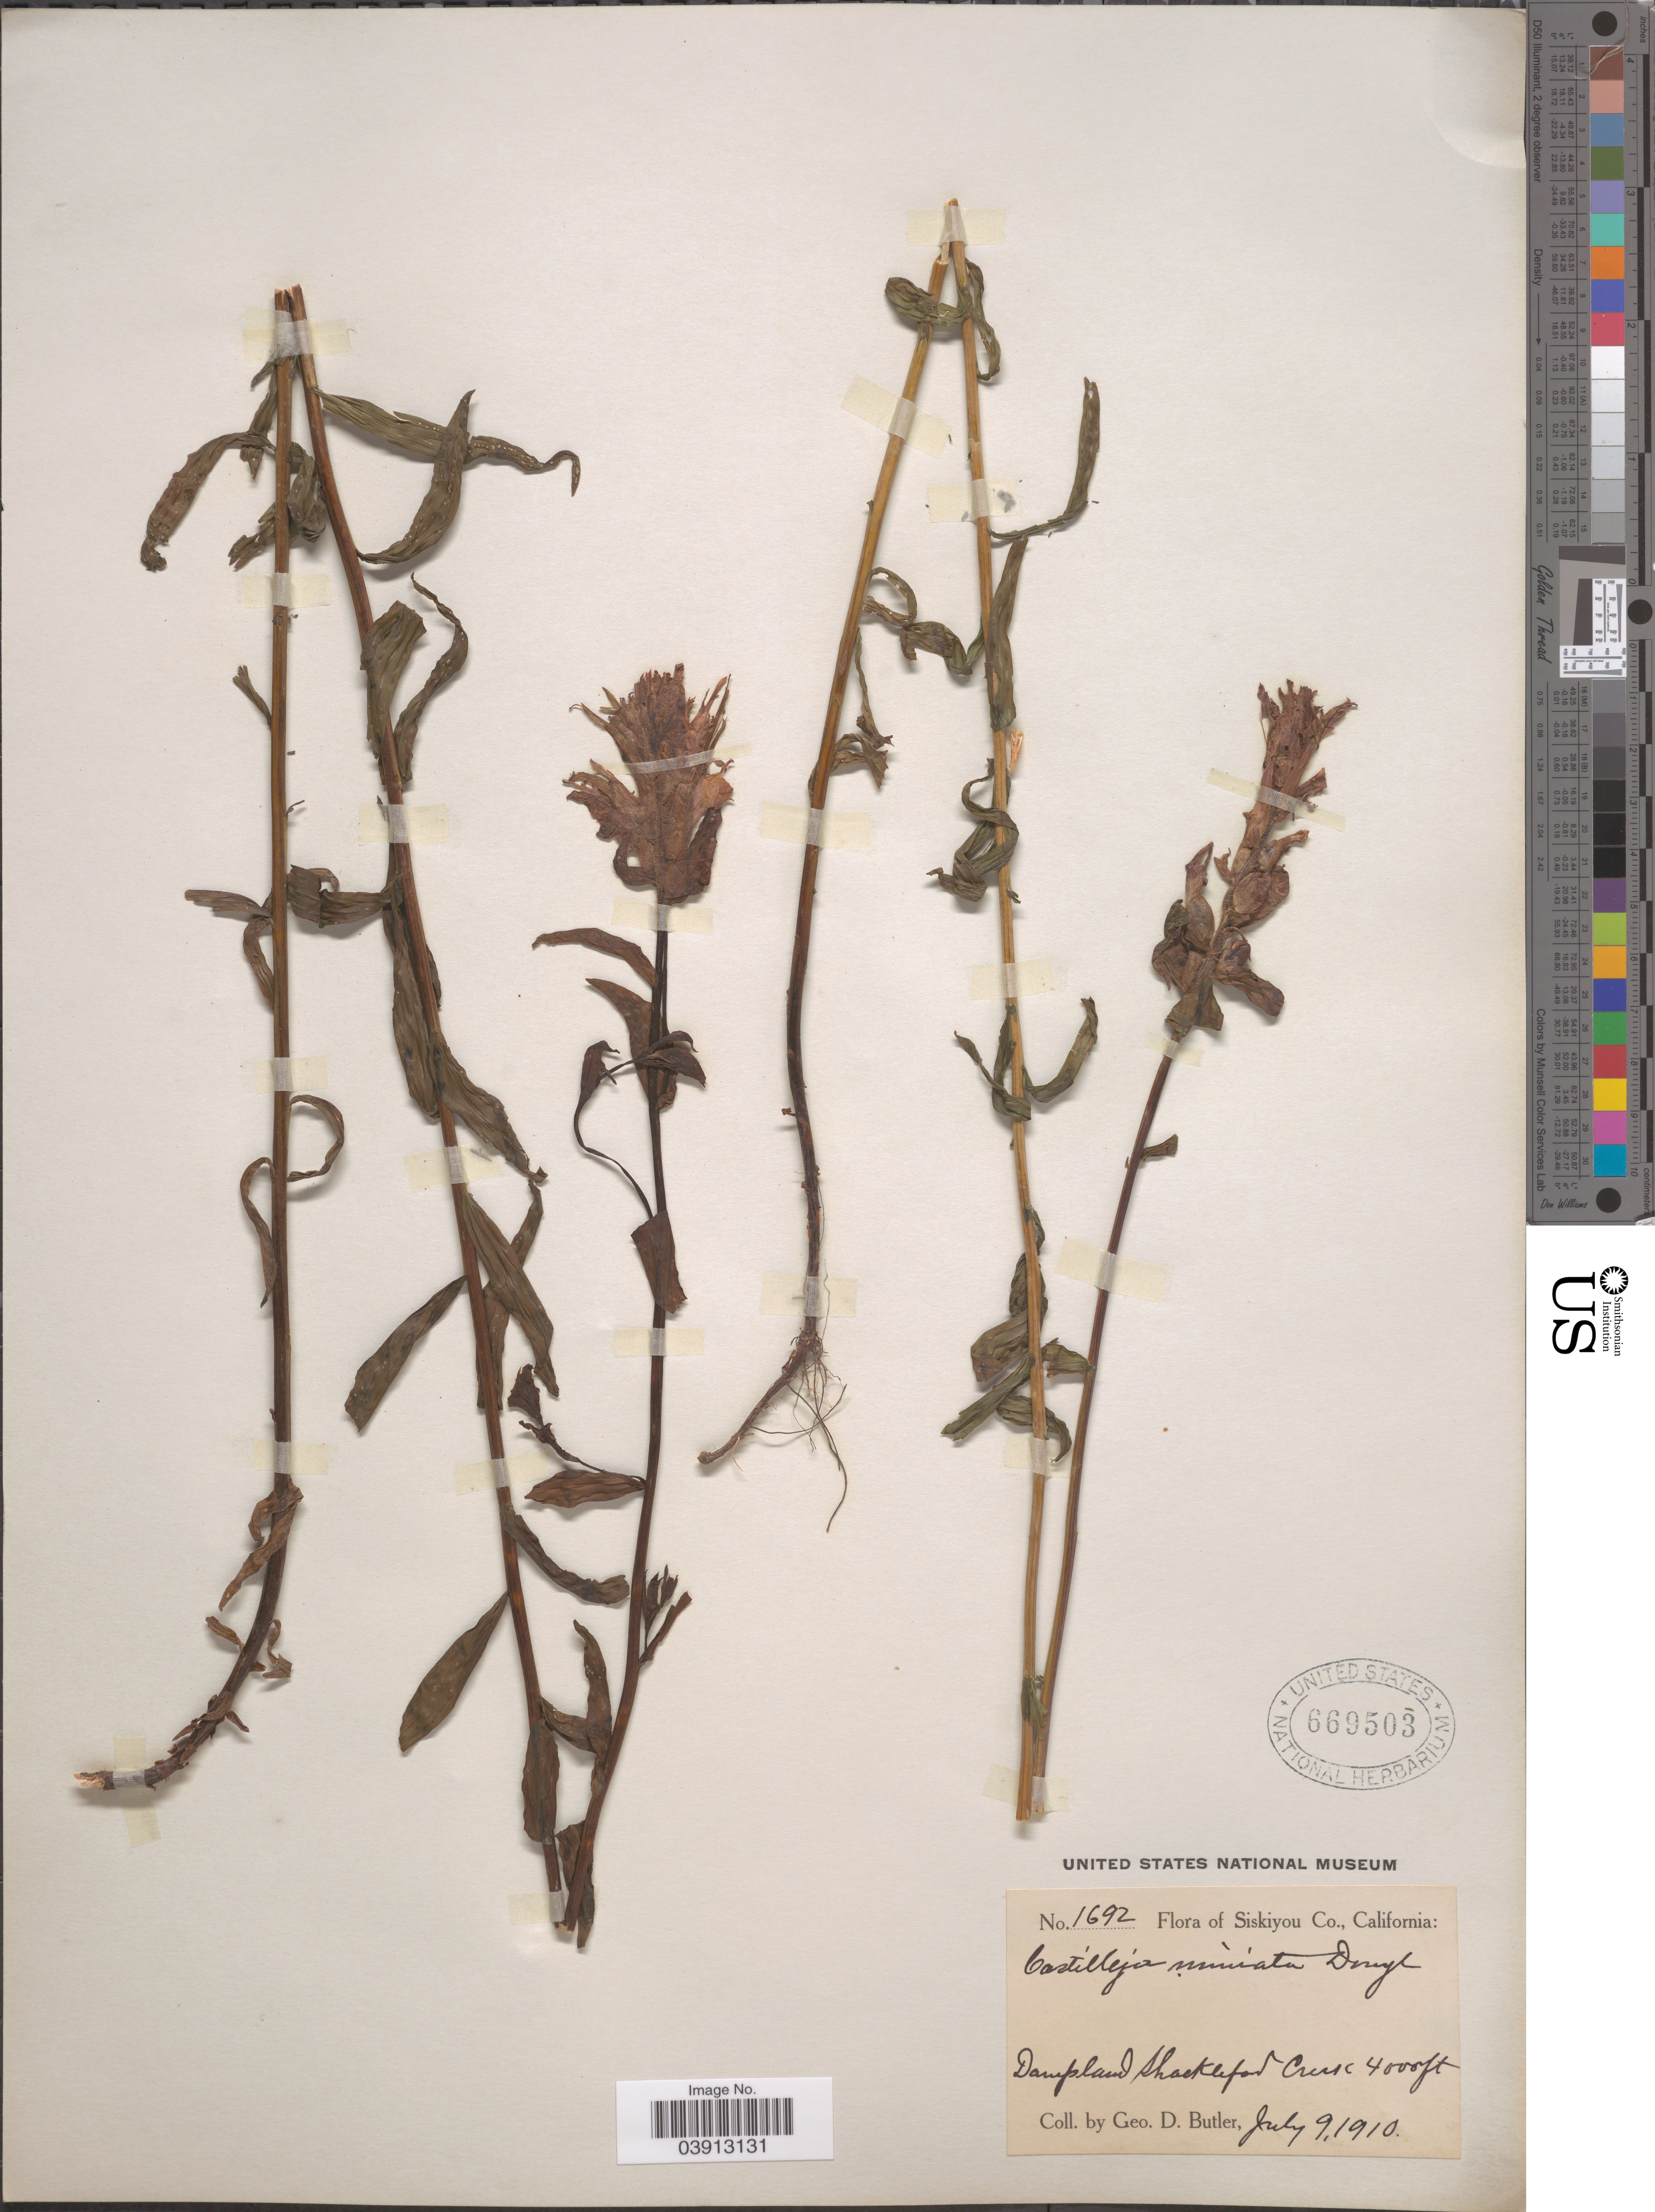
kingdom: Plantae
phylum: Tracheophyta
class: Magnoliopsida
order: Lamiales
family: Orobanchaceae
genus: Castilleja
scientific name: Castilleja miniata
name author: Douglas ex Hook.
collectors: G. D. Butler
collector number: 1692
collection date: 1910-07-09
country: United States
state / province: California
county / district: Siskiyou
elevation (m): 1219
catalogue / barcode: US 669503